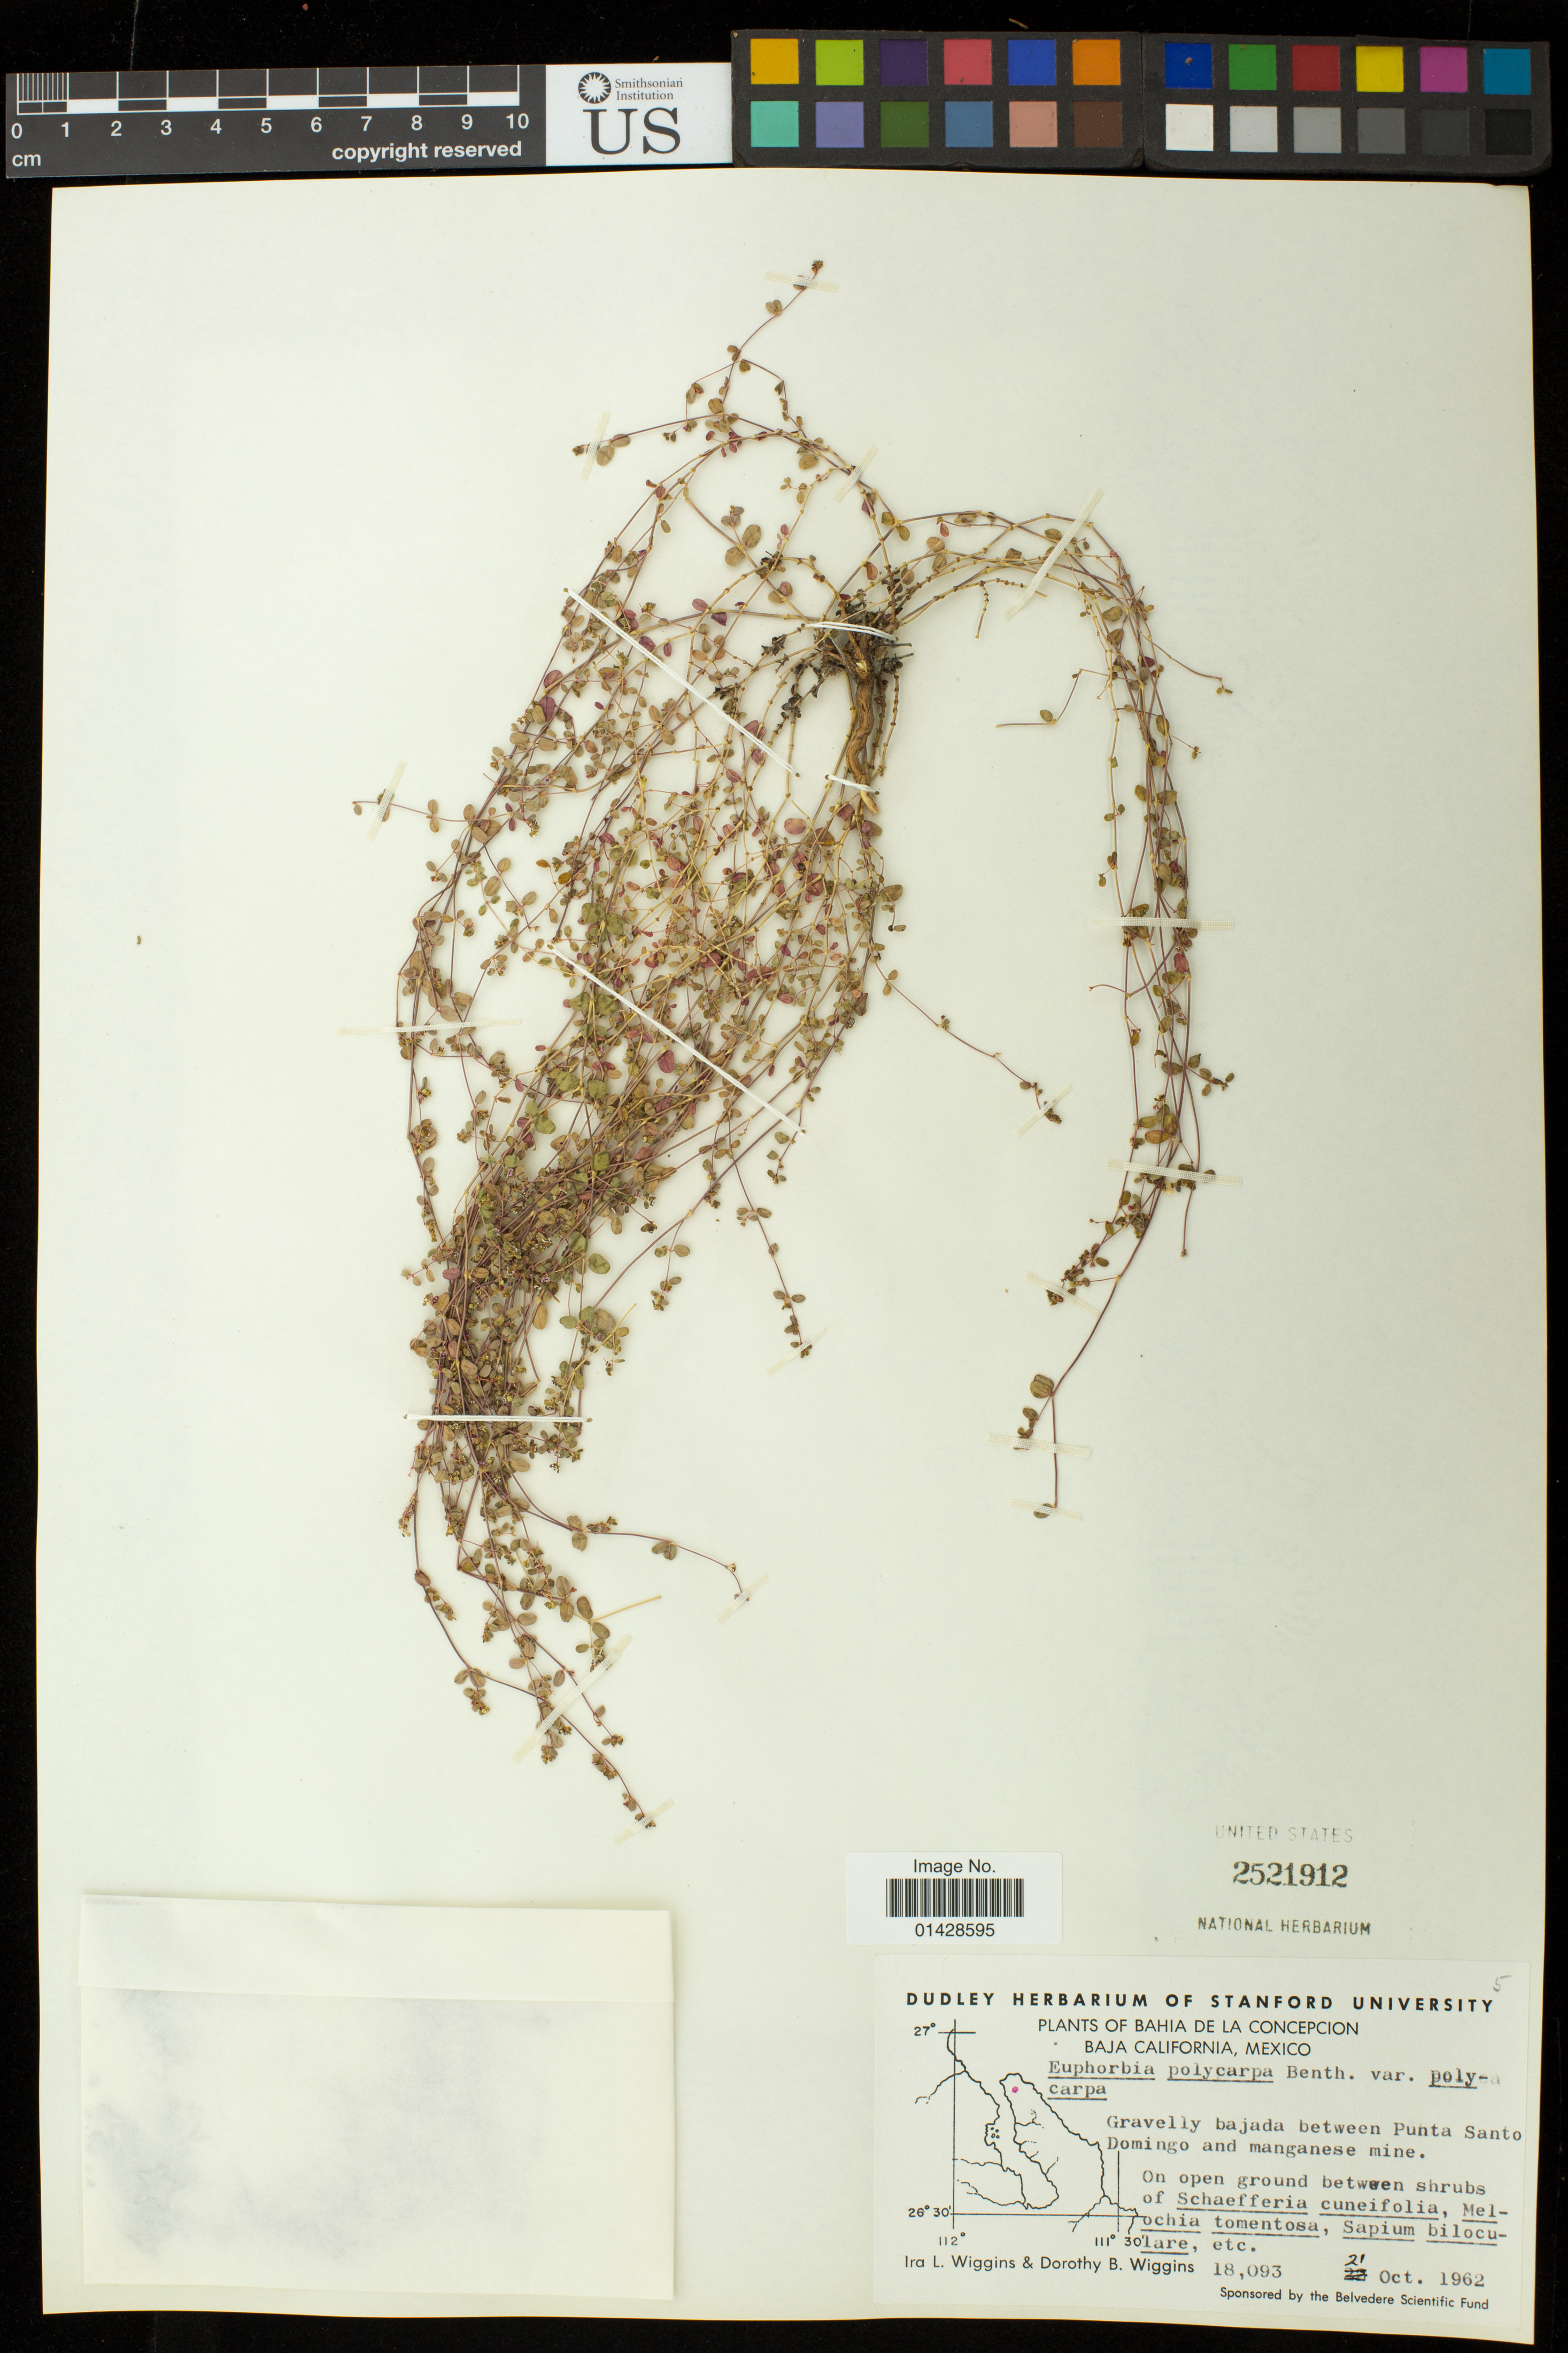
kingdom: Plantae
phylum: Tracheophyta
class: Magnoliopsida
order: Malpighiales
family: Euphorbiaceae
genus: Euphorbia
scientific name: Euphorbia polycarpa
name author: Benth.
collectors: I. L. Wiggins & D. B. Wiggins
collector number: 18093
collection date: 1962-10-21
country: Mexico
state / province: Baja California Sur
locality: gravelly bajada between Punta Santo Domingo and manganese mine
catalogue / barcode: US 2521912